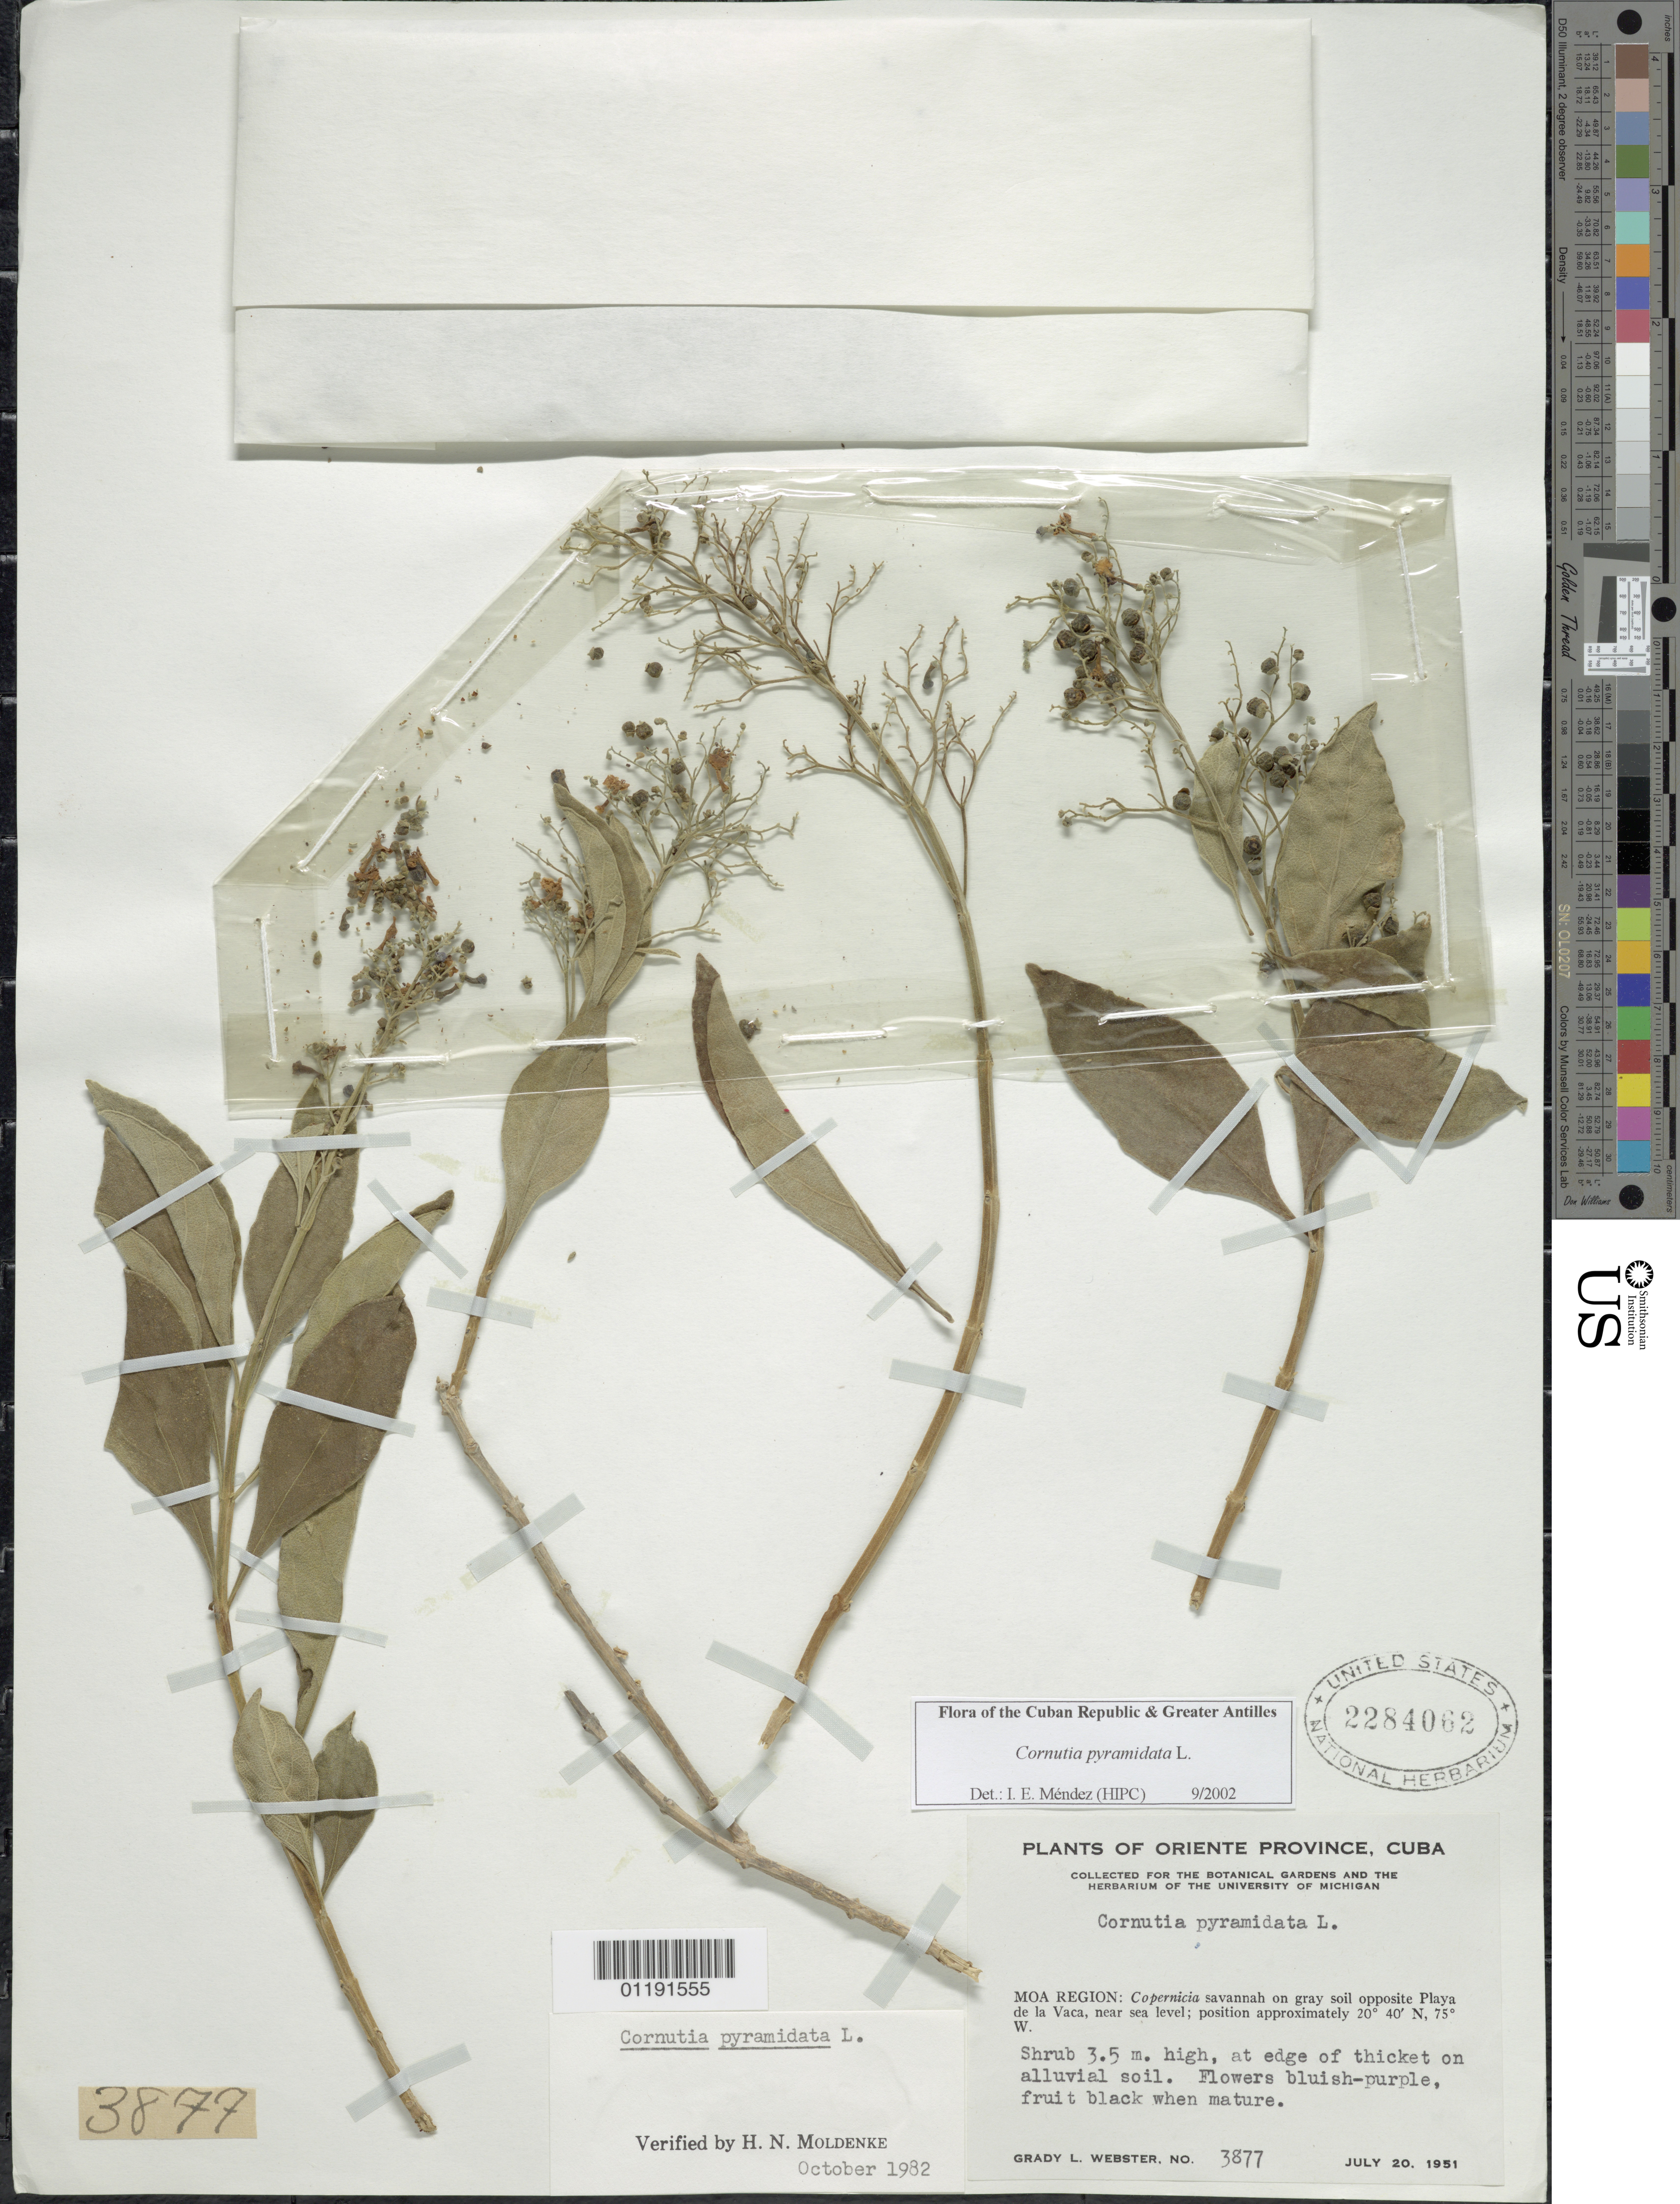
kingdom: Plantae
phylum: Tracheophyta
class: Magnoliopsida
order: Lamiales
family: Lamiaceae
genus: Cornutia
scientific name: Cornutia pyramidata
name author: L.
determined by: Méndez, I. E.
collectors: G. L. Webster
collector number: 3877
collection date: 1951-07-20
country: Cuba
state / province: Holguín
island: Cuba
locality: Oriente [Holguín]. Moa Region. Copernicia savannah, opposite Playa de la Vaca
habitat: Savannah, gray alluvial soil, edge of thicket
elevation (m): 0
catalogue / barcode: US 2284062